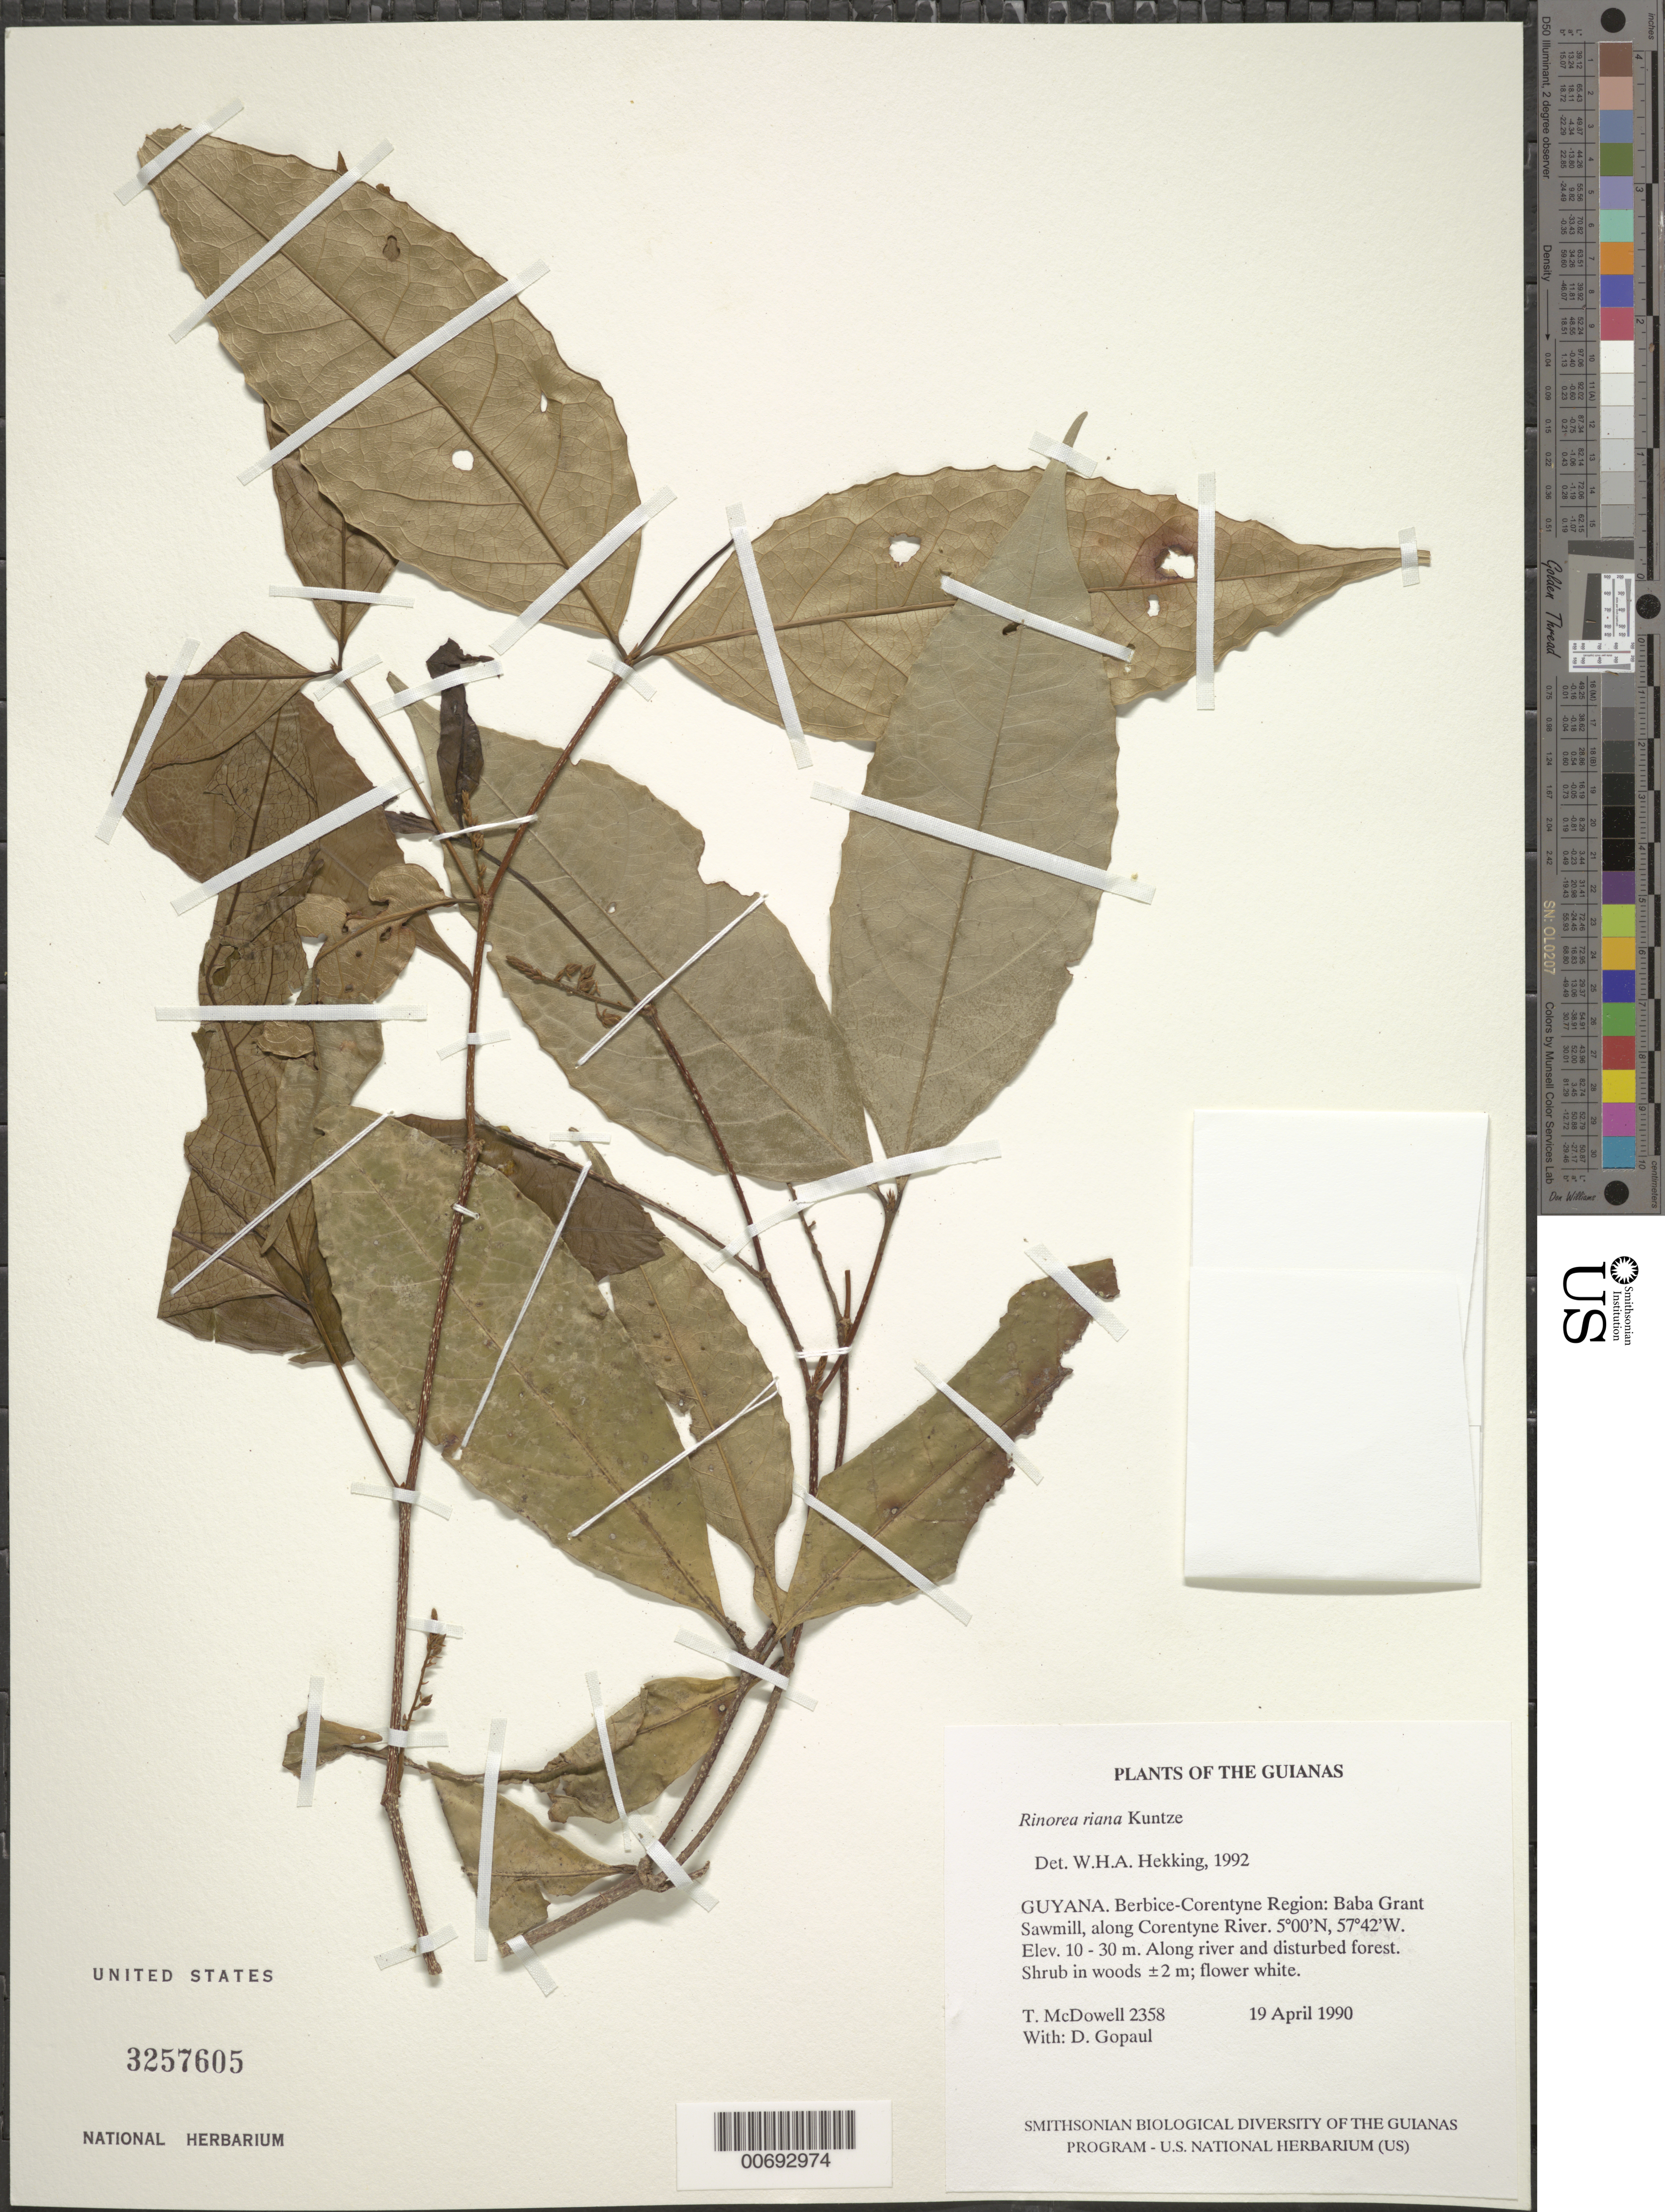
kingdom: Plantae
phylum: Tracheophyta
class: Magnoliopsida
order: Malpighiales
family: Violaceae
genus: Rinorea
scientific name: Rinorea riana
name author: Kuntze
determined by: Hekking, W. H. A.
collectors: T. McDowell & D. Gopaul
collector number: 2358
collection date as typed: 19 April 1990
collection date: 1990-04-19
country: Guyana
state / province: E. Berbice-Corentyne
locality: Baba Grant Sawmill, along Corentyne River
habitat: Along river and disturbed forest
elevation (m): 10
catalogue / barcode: US 3257605